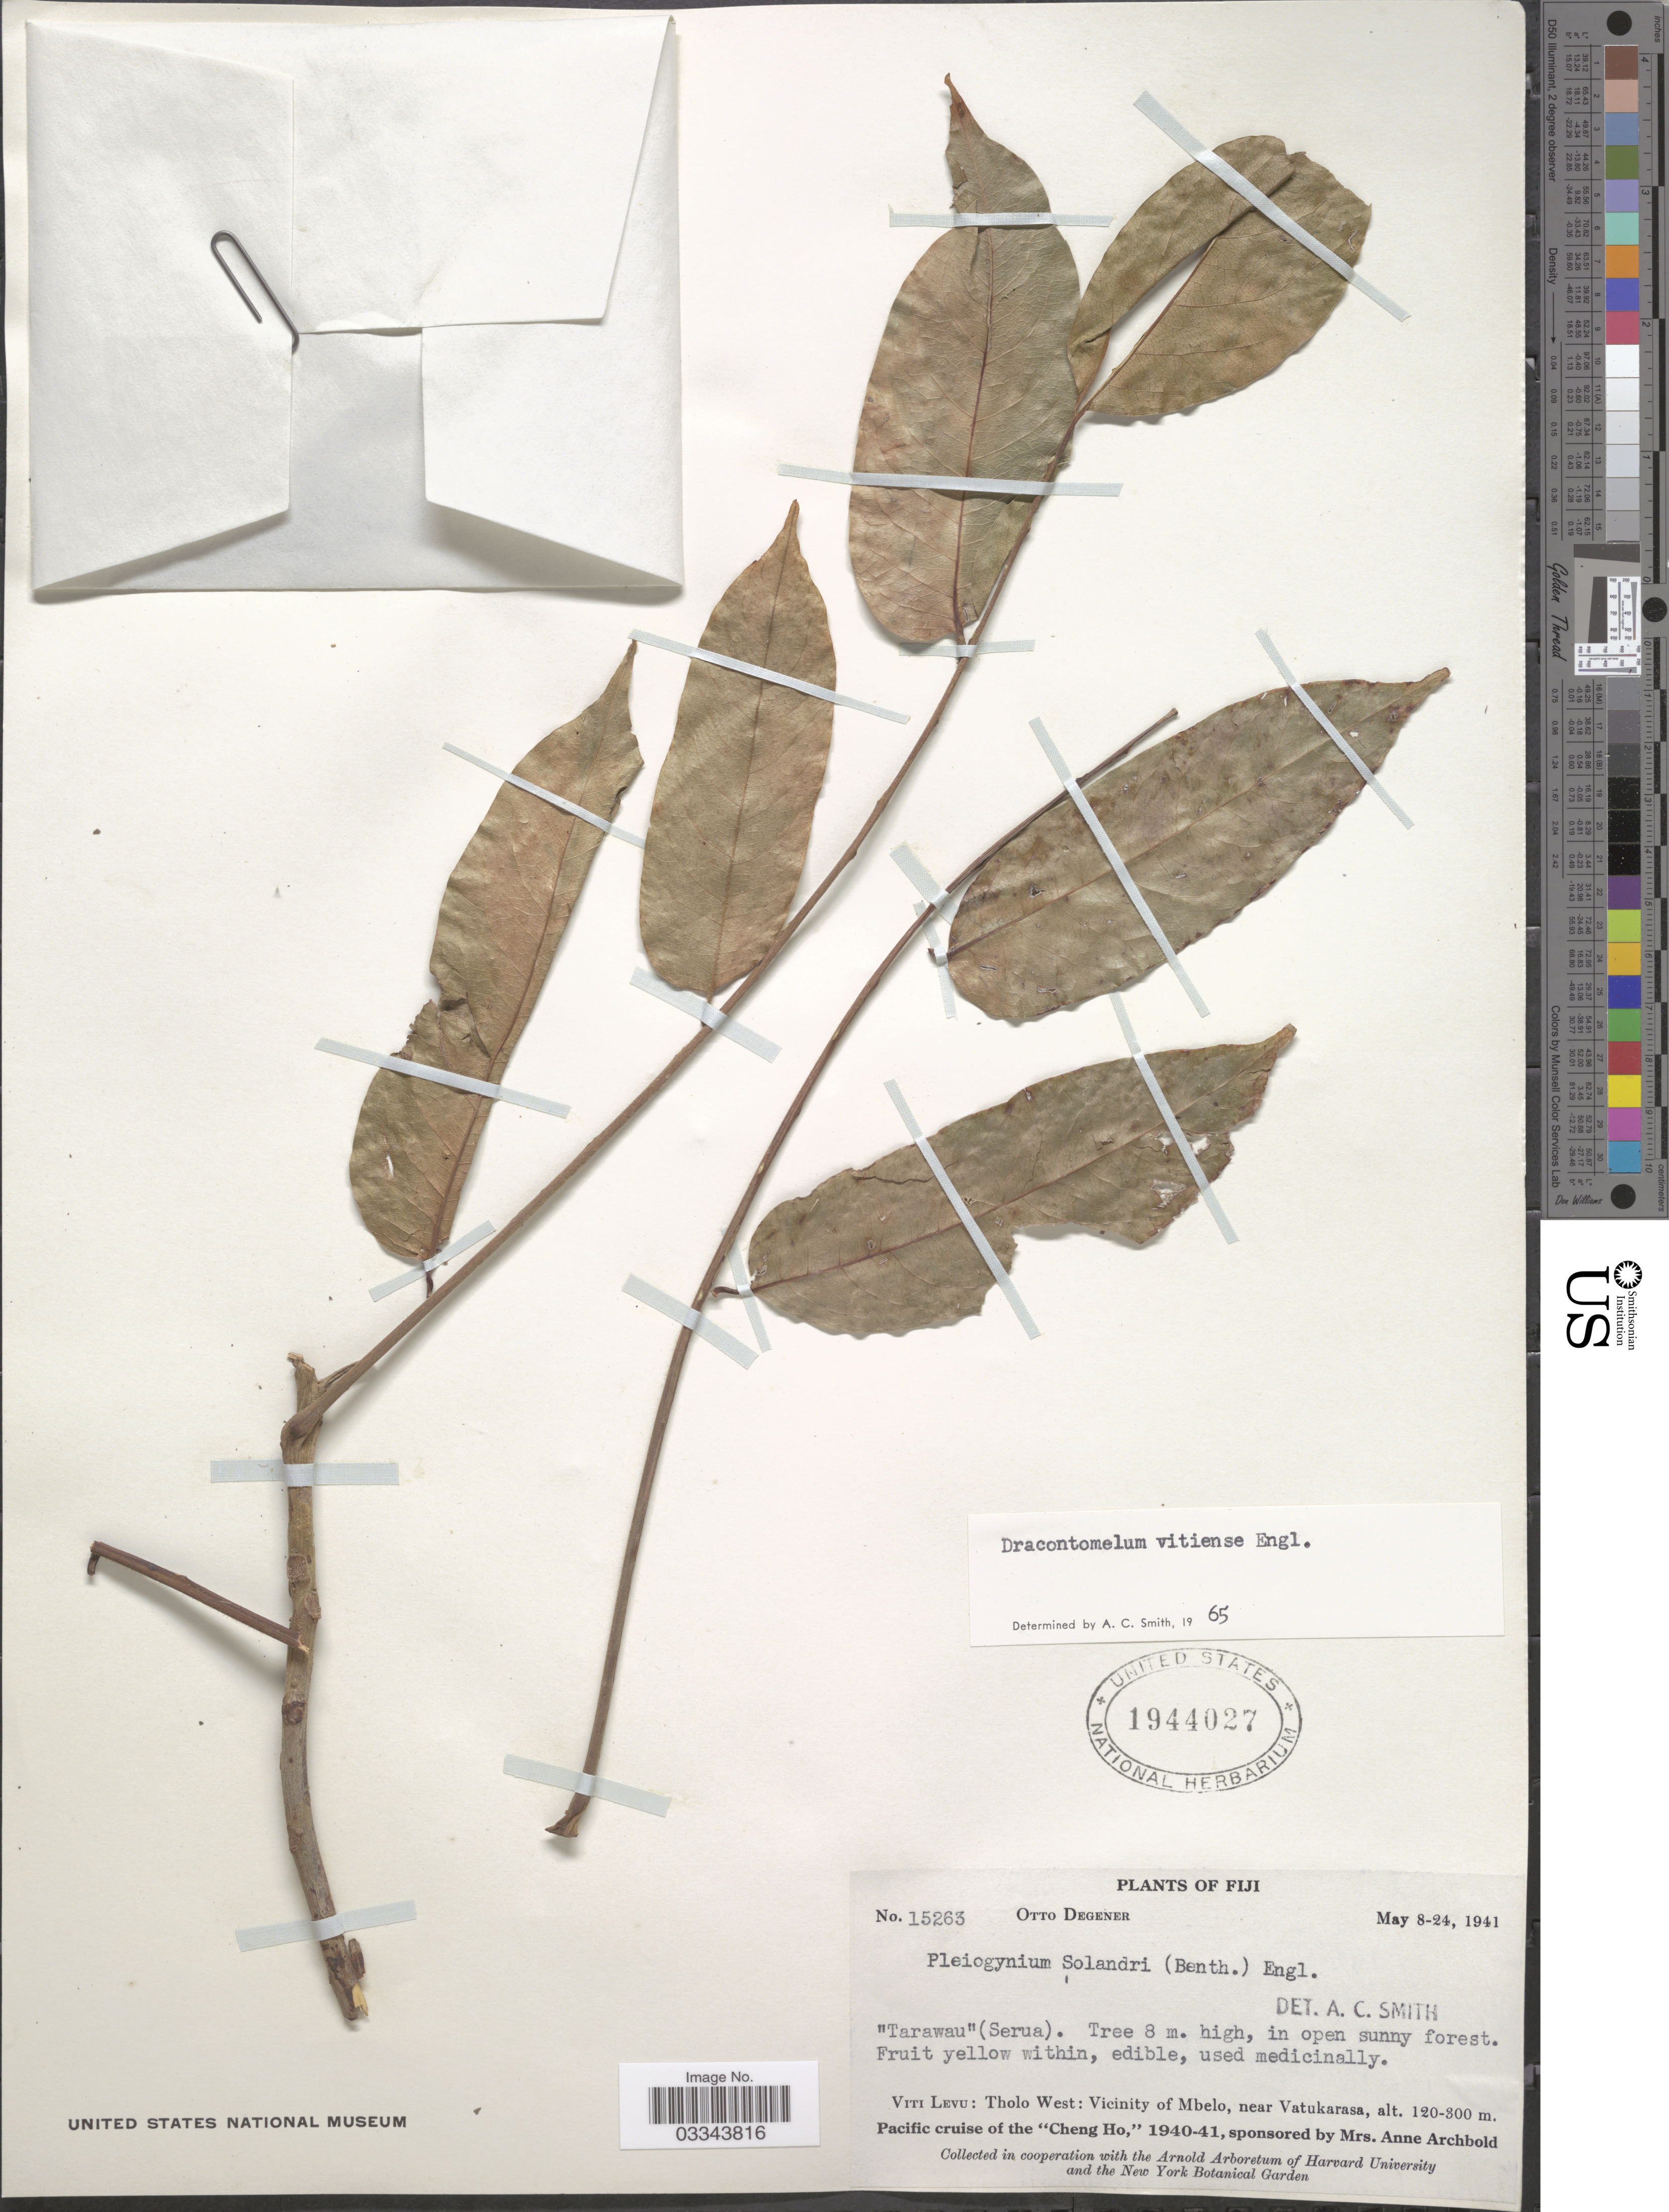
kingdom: Plantae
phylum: Tracheophyta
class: Magnoliopsida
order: Sapindales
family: Anacardiaceae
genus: Dracontomelon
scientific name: Dracontomelon vitiense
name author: Engl.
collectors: O. Degener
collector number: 15263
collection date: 1941-05-08/1941-05-24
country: Fiji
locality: Viti levu: Tholo West: Vicinity of Mbelo, near Vatukarasa.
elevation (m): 120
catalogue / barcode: US 1944027